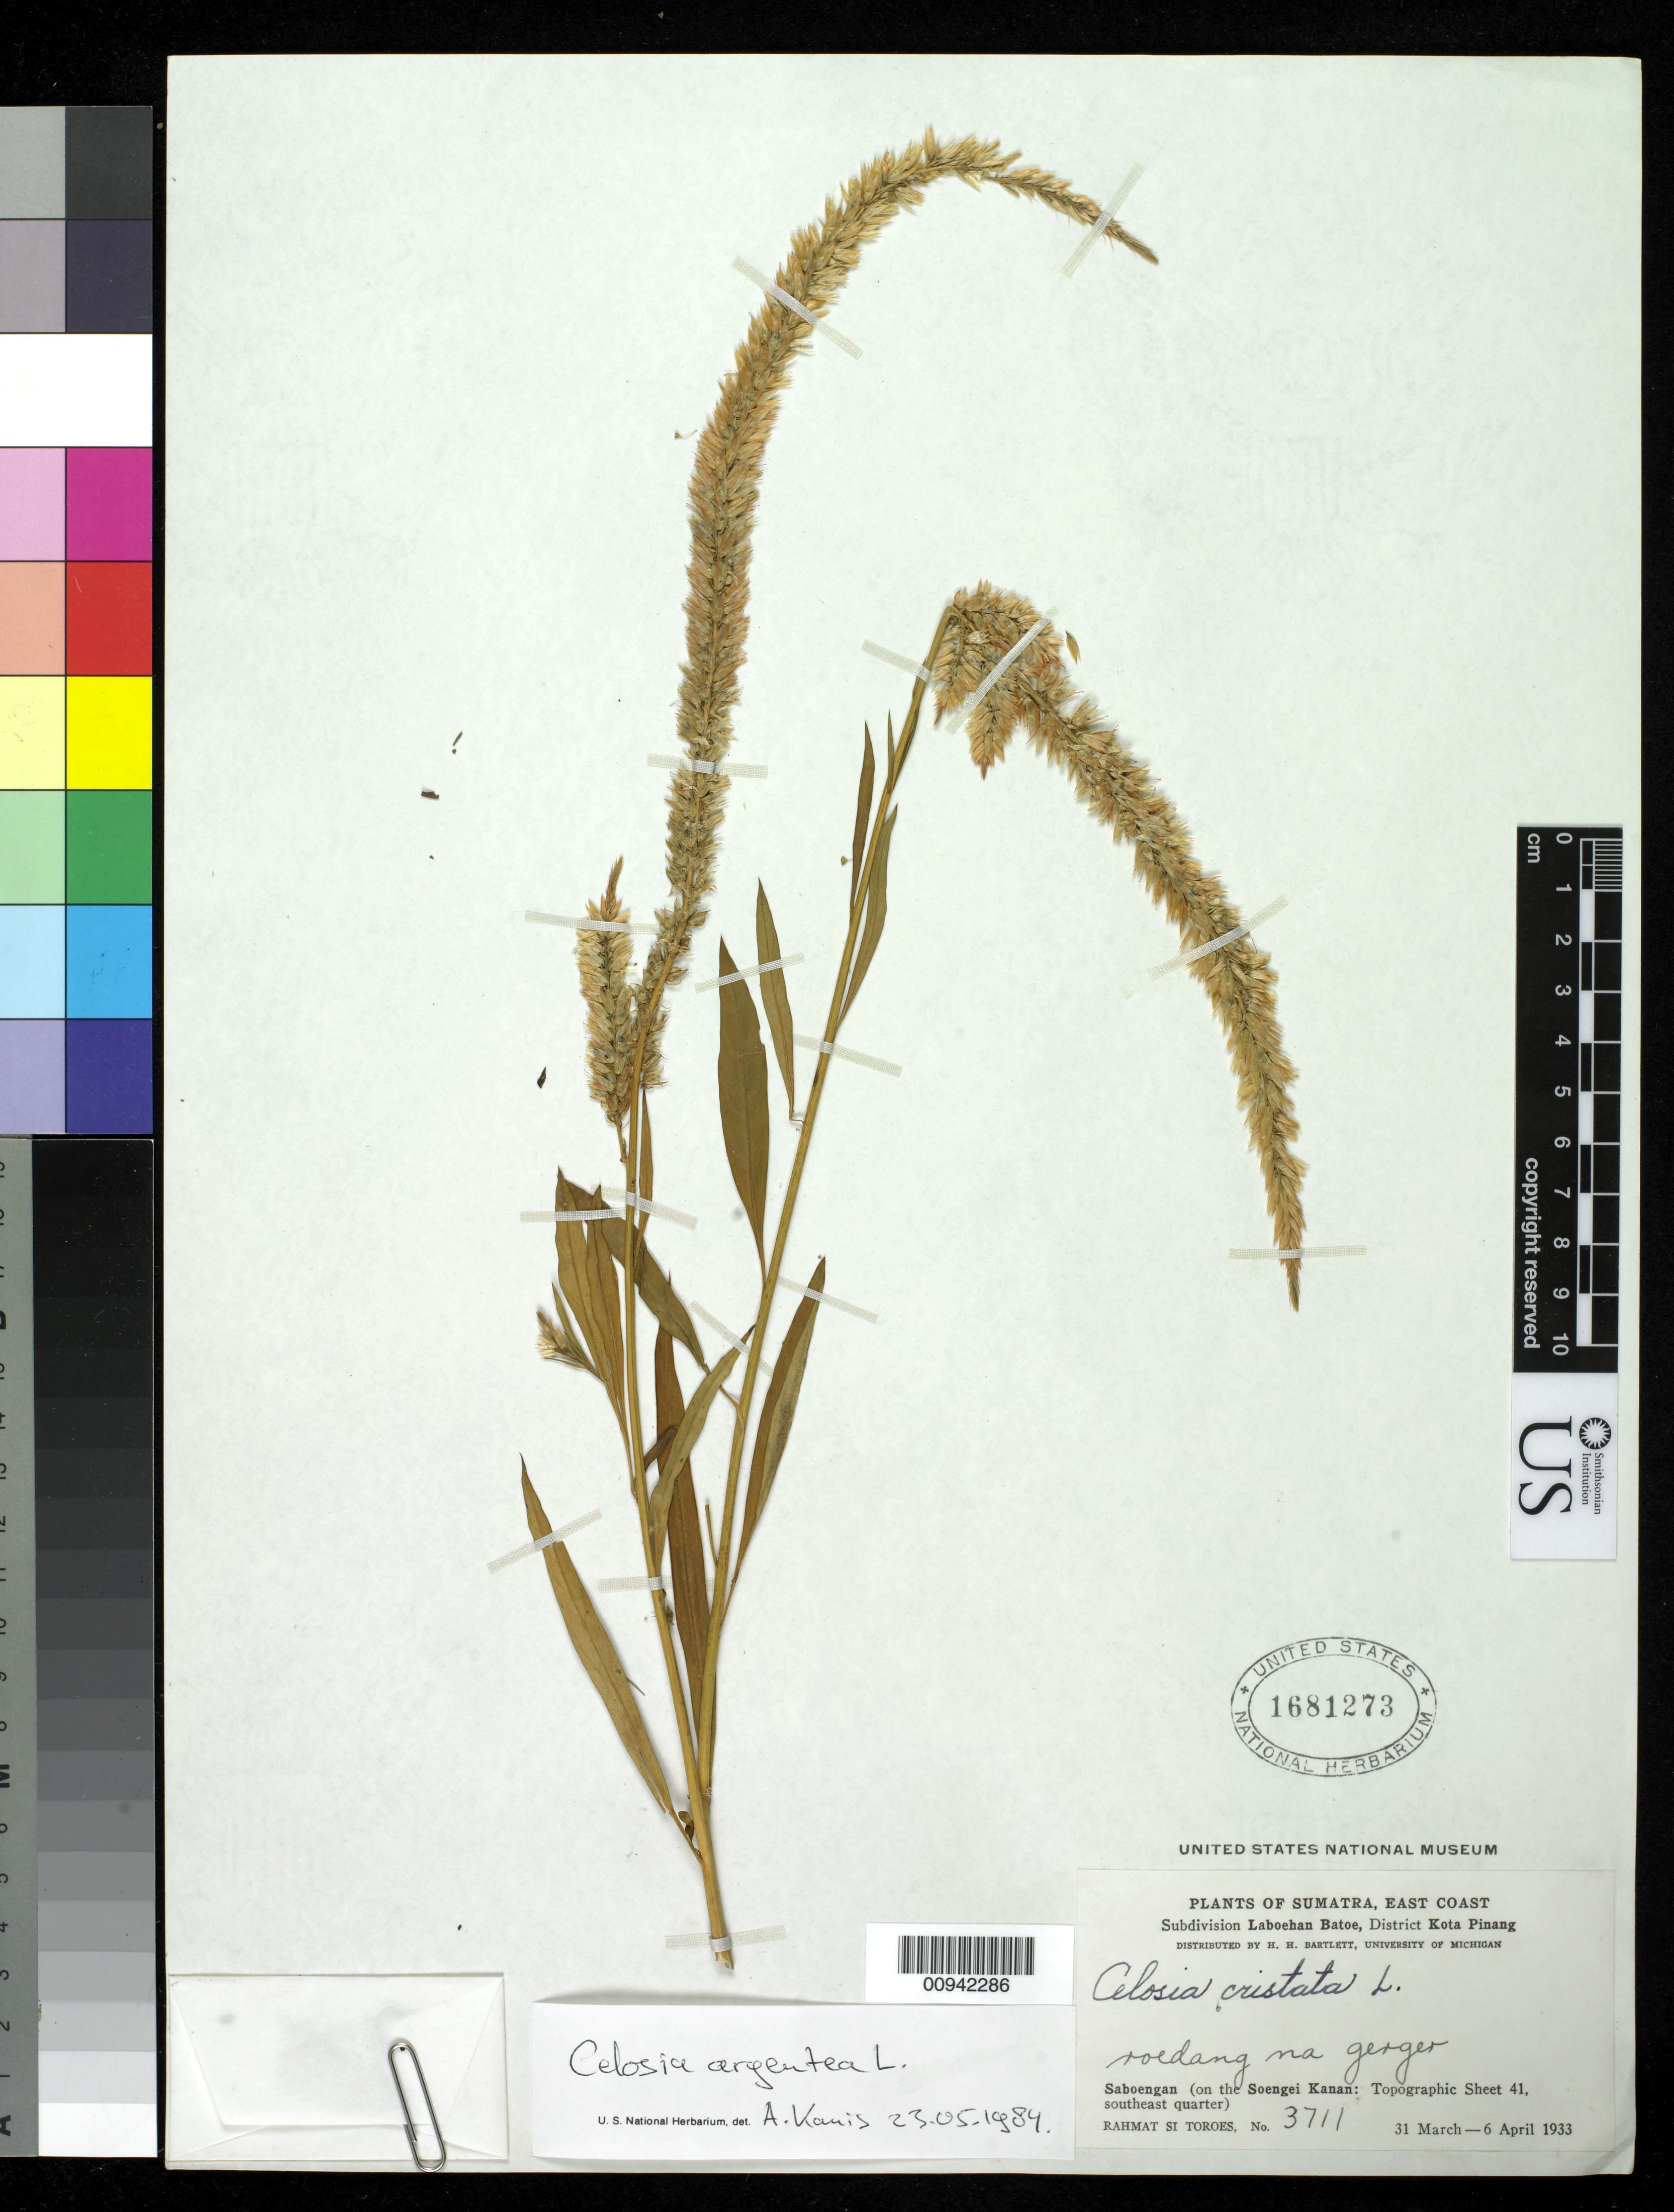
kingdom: Plantae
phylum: Tracheophyta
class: Magnoliopsida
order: Caryophyllales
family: Amaranthaceae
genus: Celosia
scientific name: Celosia argentea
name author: L.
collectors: Rahmat Si Boeea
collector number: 3711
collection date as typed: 31 Mar 1933 to 06 Apr 1933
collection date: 1933-03-31/1933-04-06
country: Indonesia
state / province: Sumatra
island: Sumatra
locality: Saboengan (on the Soengei Kanan)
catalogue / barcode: US 1681273